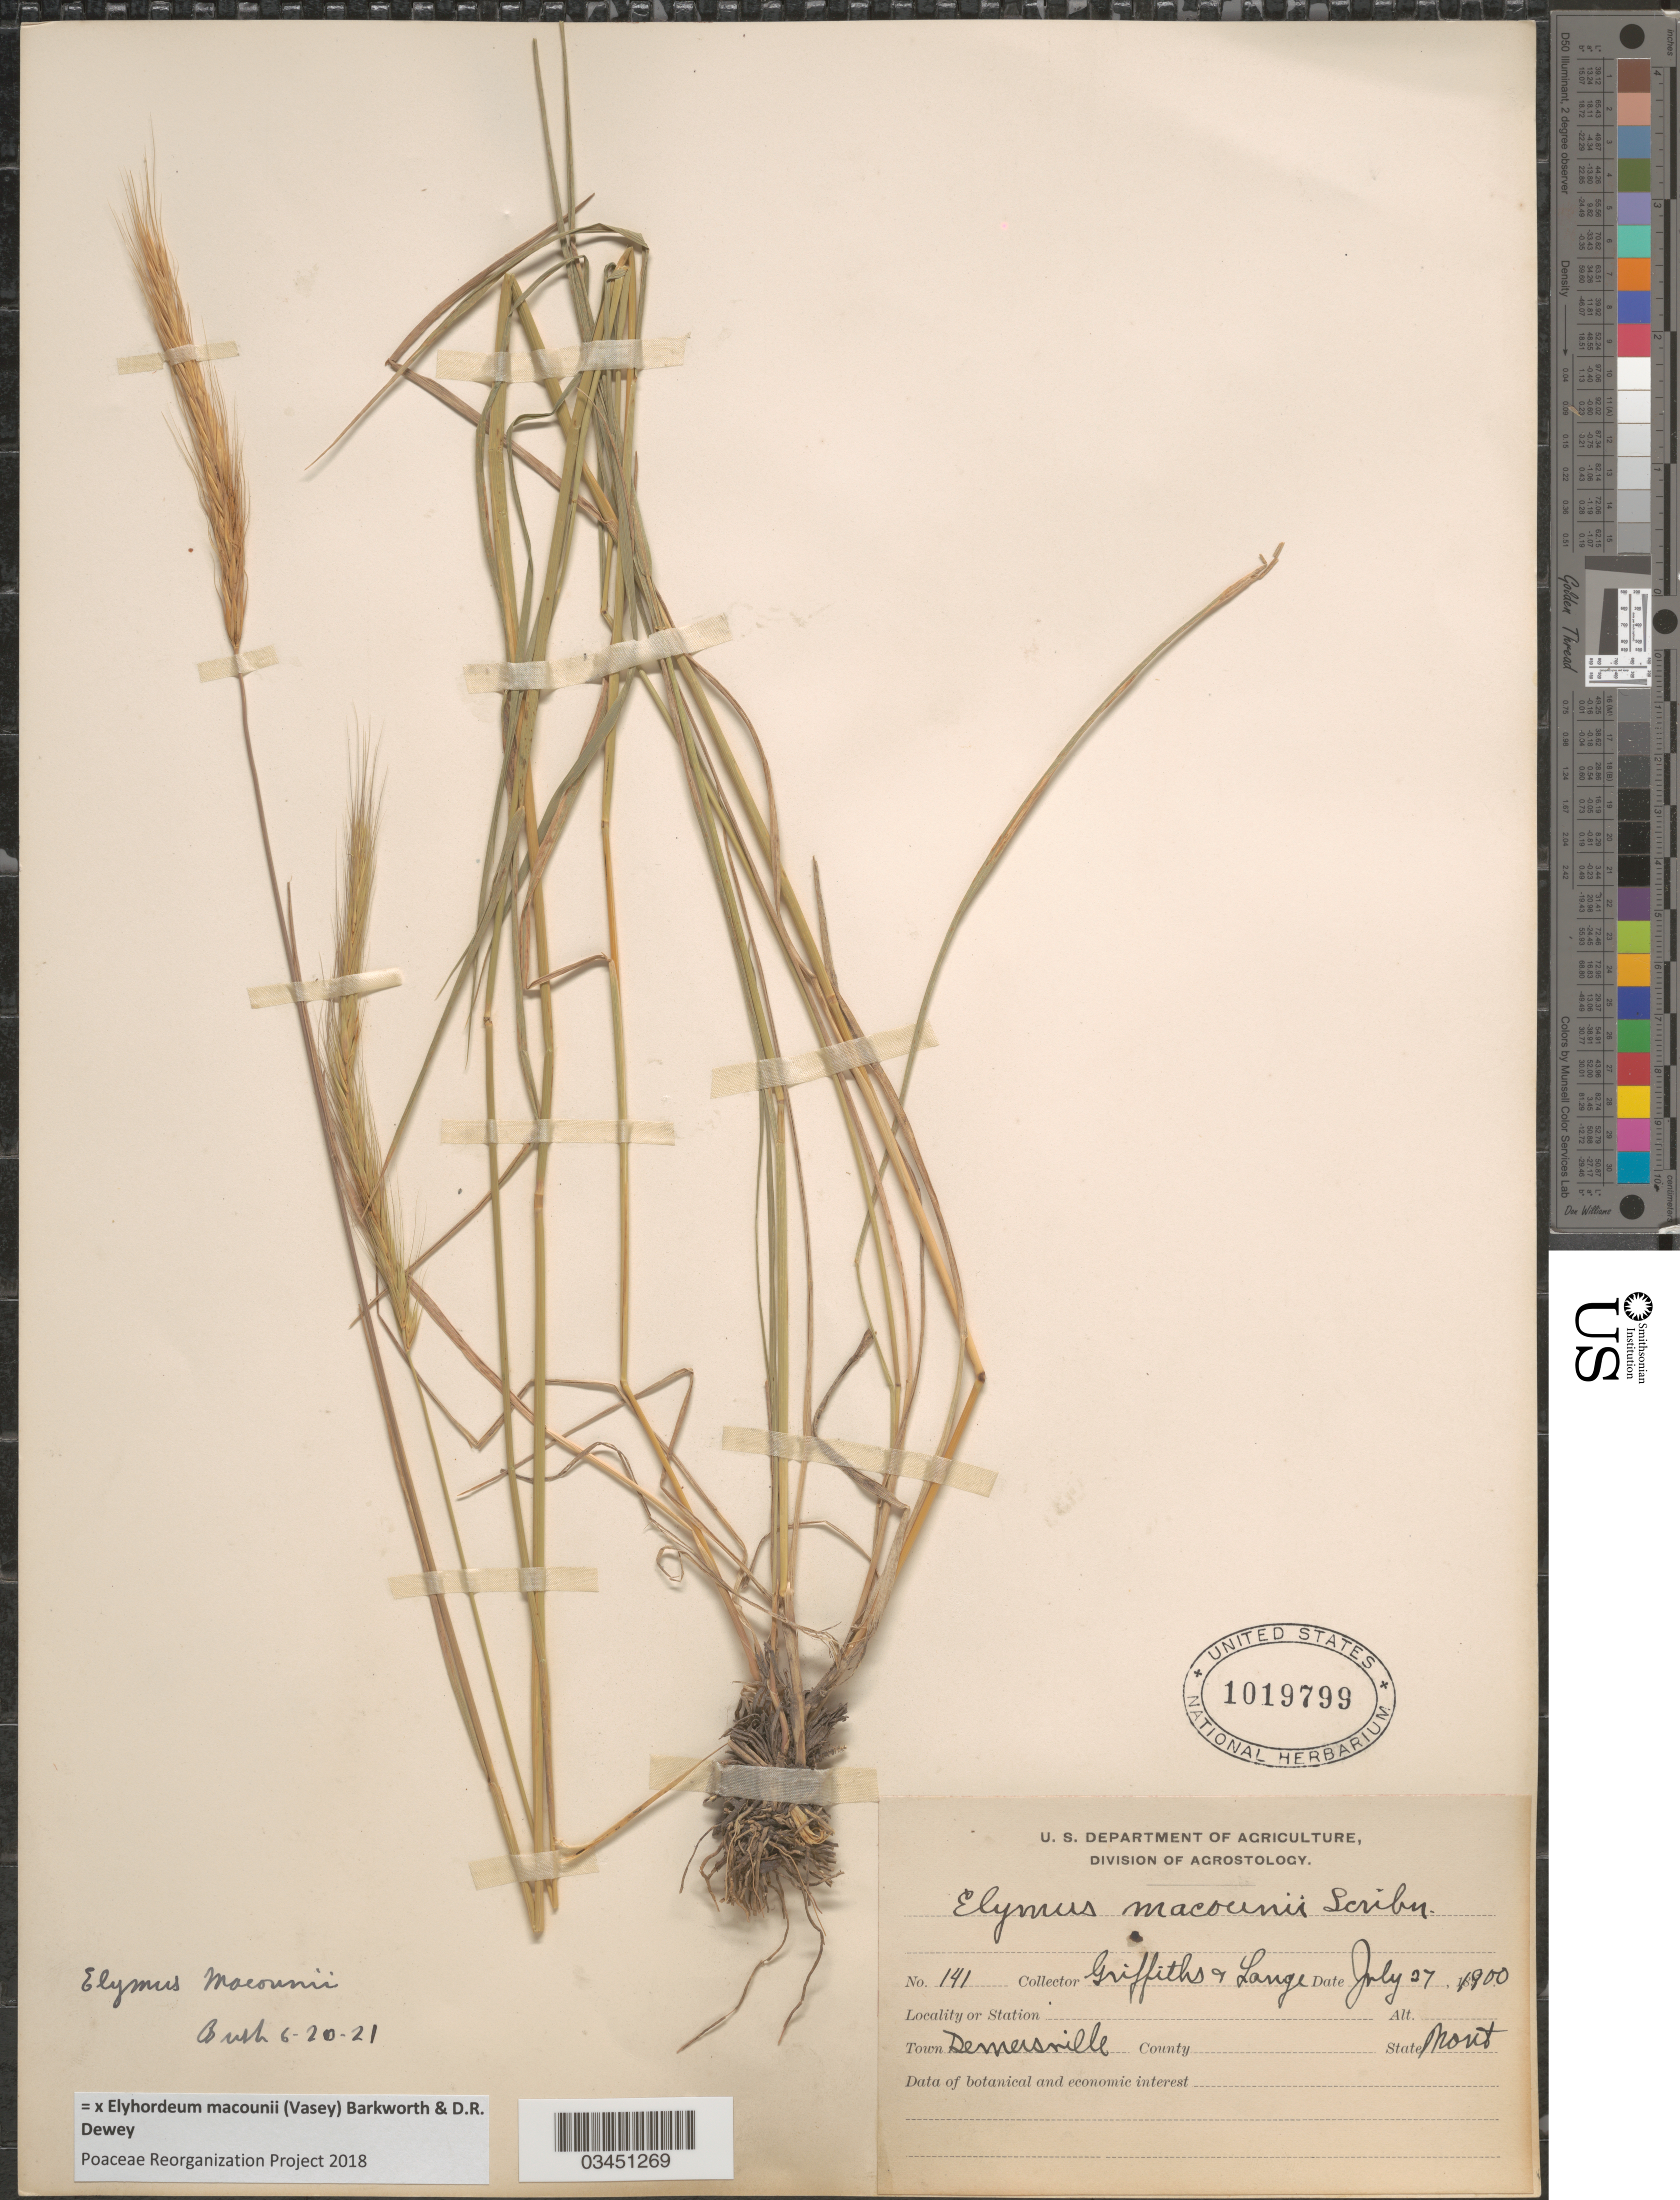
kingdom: Plantae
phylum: Tracheophyta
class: Liliopsida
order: Poales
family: Poaceae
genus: Elyhordeum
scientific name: x Elyhordeum macounii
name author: (Vasey) Barkworth & Dewey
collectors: -- Griffiths & -- Lange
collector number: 141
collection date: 1900-07-27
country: United States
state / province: Montana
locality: Town Demersville.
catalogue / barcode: US 1019799